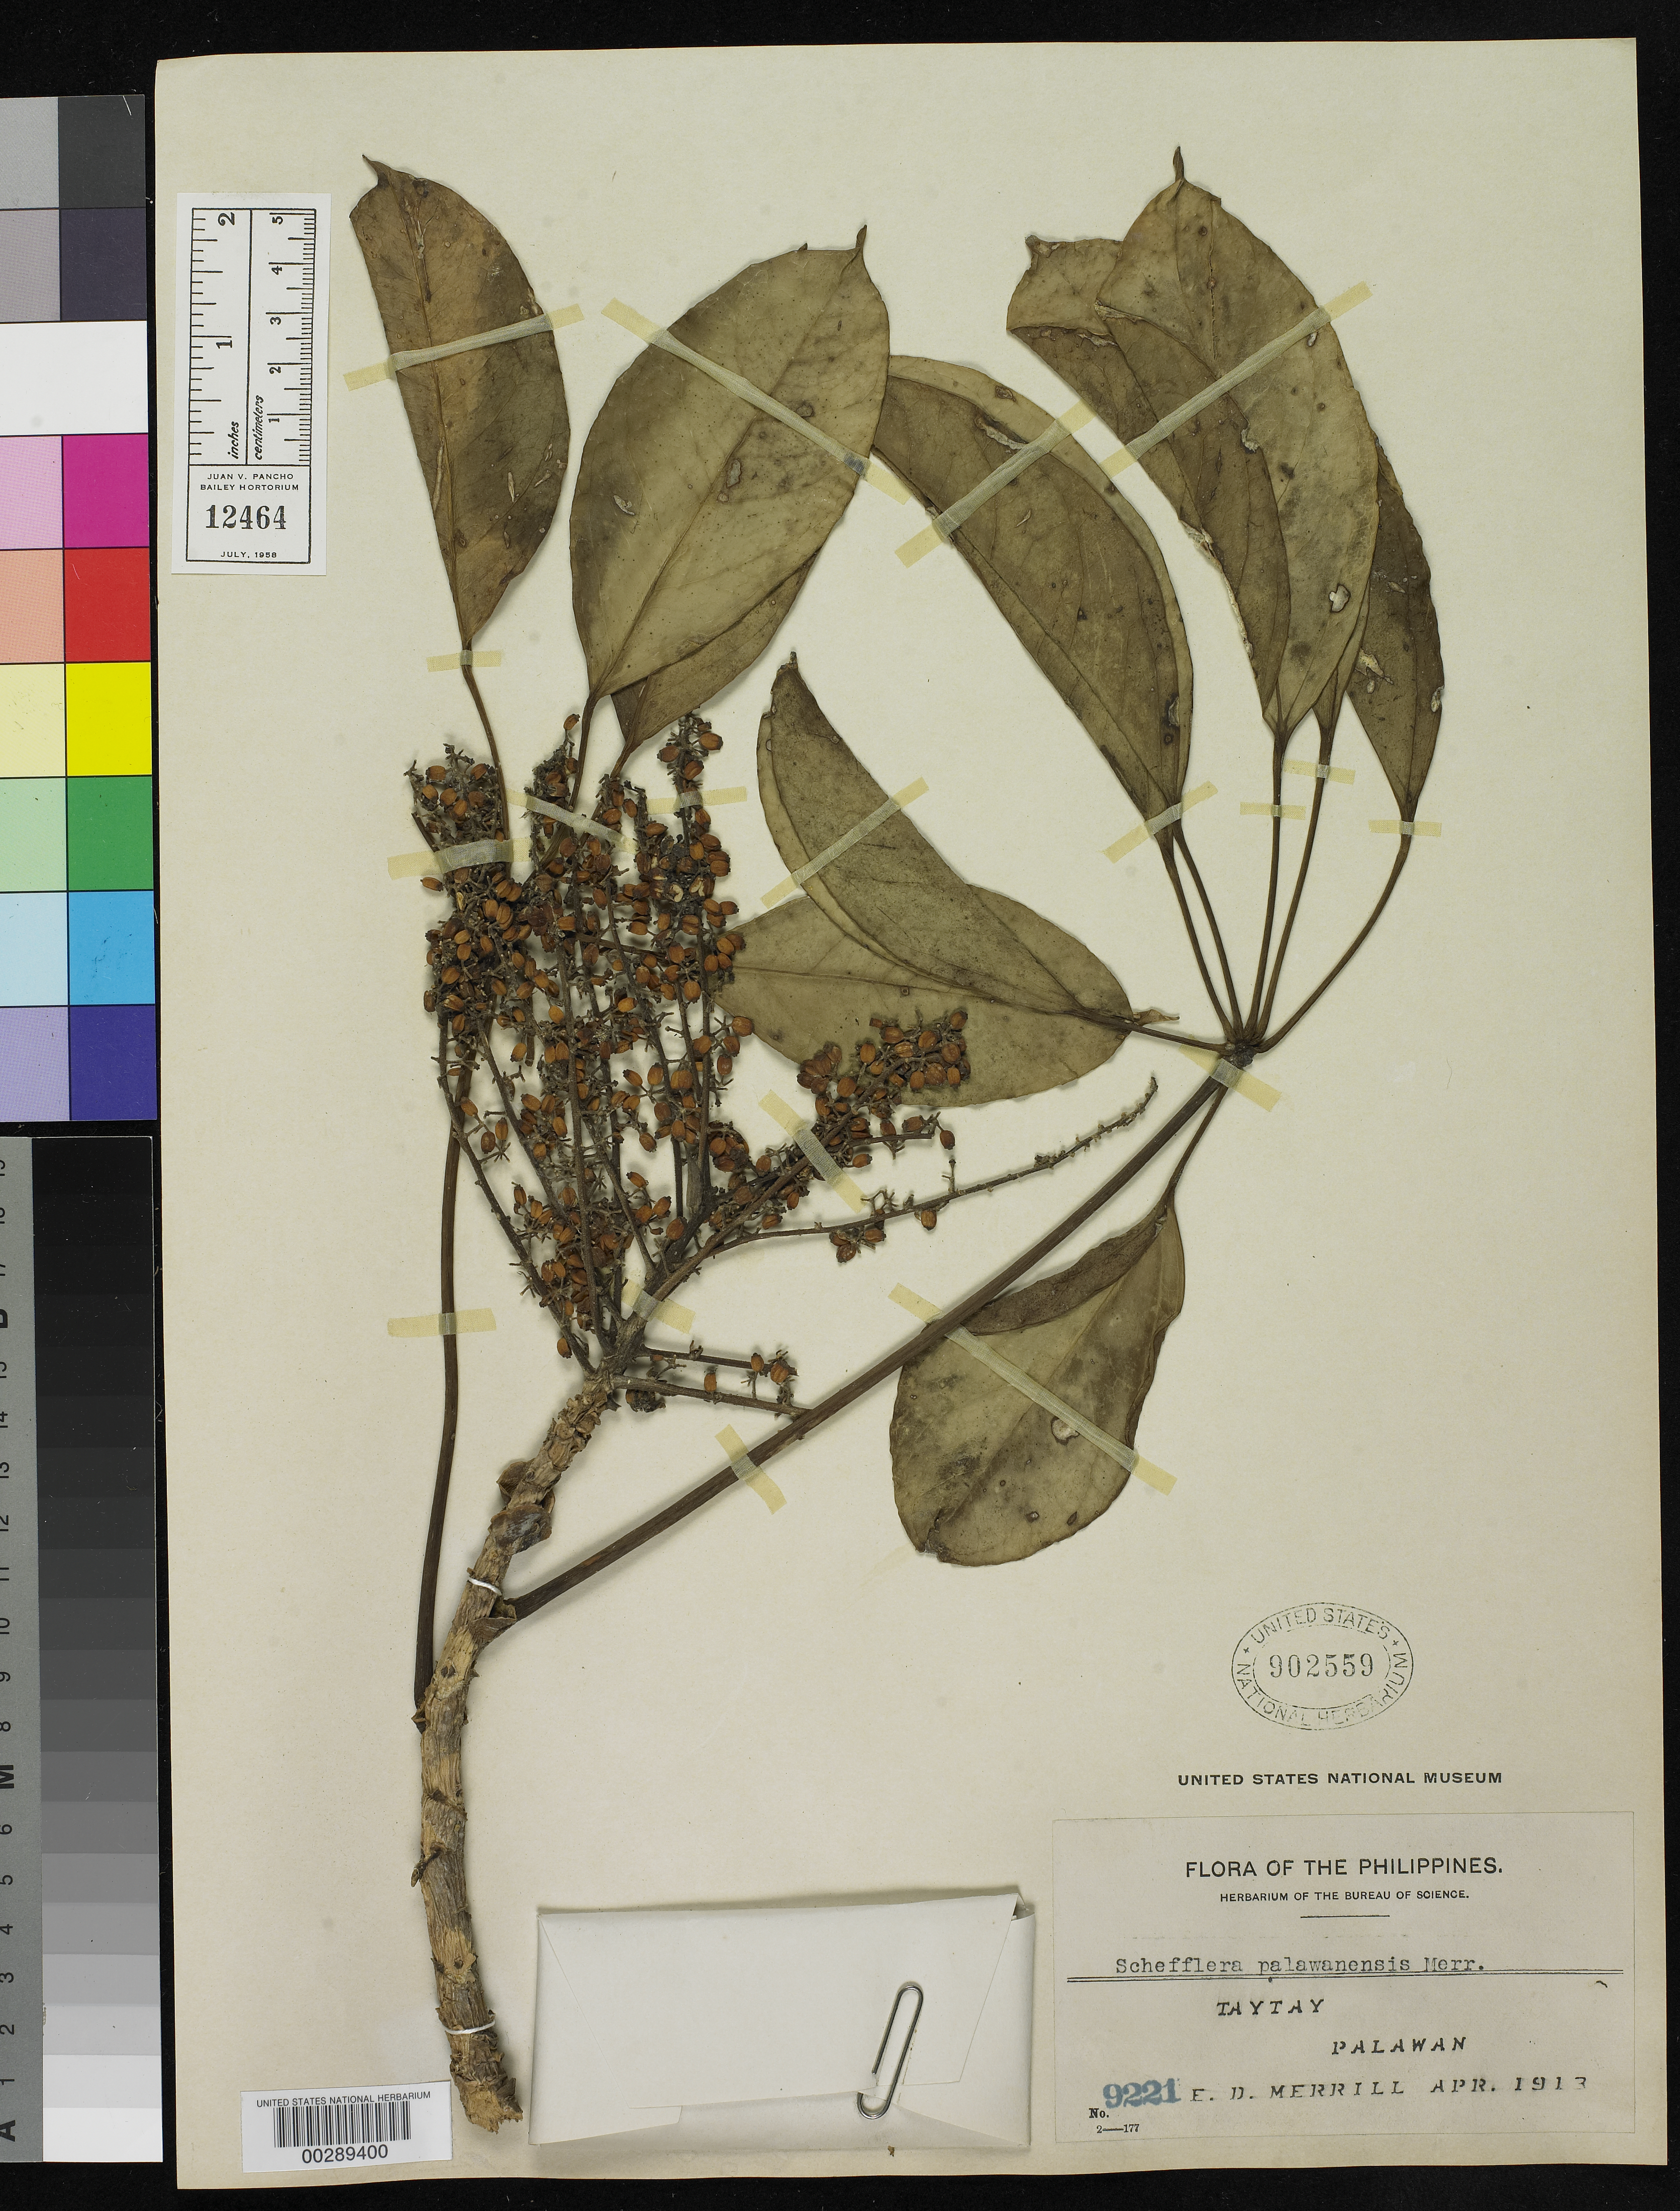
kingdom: Plantae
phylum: Tracheophyta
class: Magnoliopsida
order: Apiales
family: Araliaceae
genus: Schefflera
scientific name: Schefflera palawanensis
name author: Merr.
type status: Isotype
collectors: E. D. Merrill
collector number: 9221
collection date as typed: Apr 1913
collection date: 1913-04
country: Philippines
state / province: Mimaropa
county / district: Palawan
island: Palawan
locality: Taytay.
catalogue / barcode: US 902559